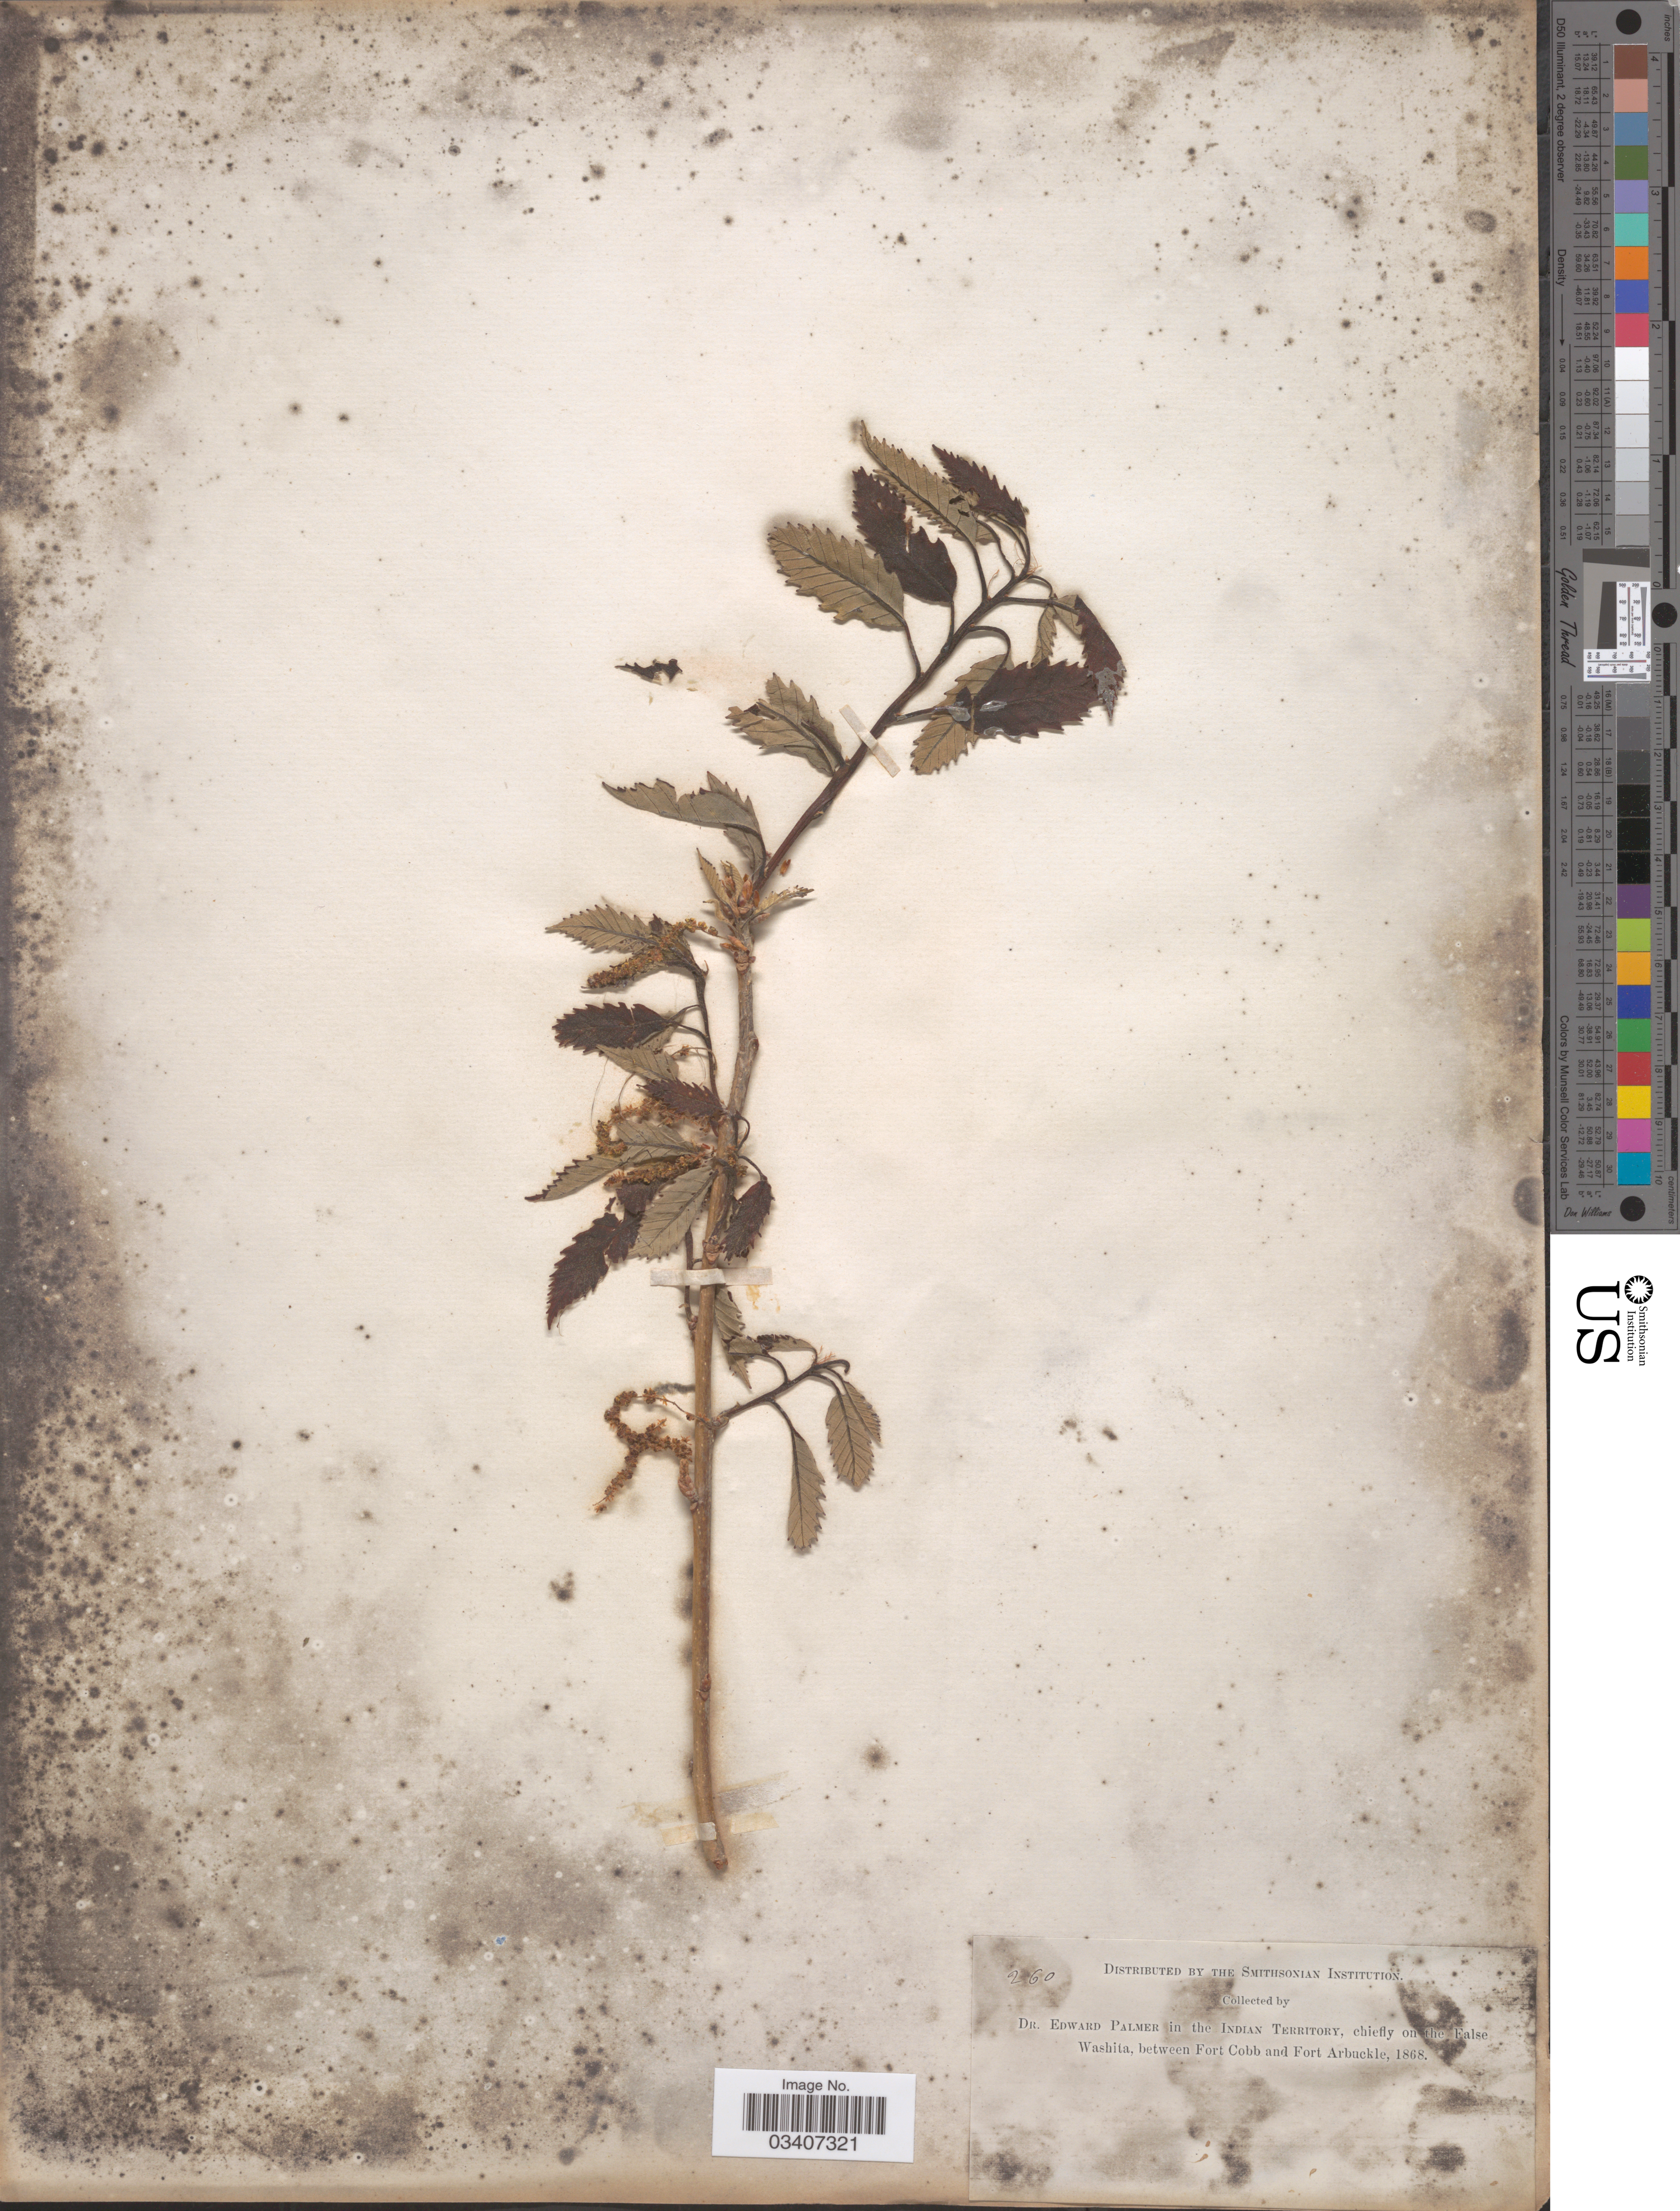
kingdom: Plantae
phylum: Tracheophyta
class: Magnoliopsida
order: Fagales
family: Fagaceae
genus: Quercus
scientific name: Quercus muehlenbergii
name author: Engelm.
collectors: E. Palmer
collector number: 260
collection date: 1868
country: United States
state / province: Oklahoma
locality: Indian Territory, chiefly on the False Washita, between Fort Cobb and Fort Arbuckle.